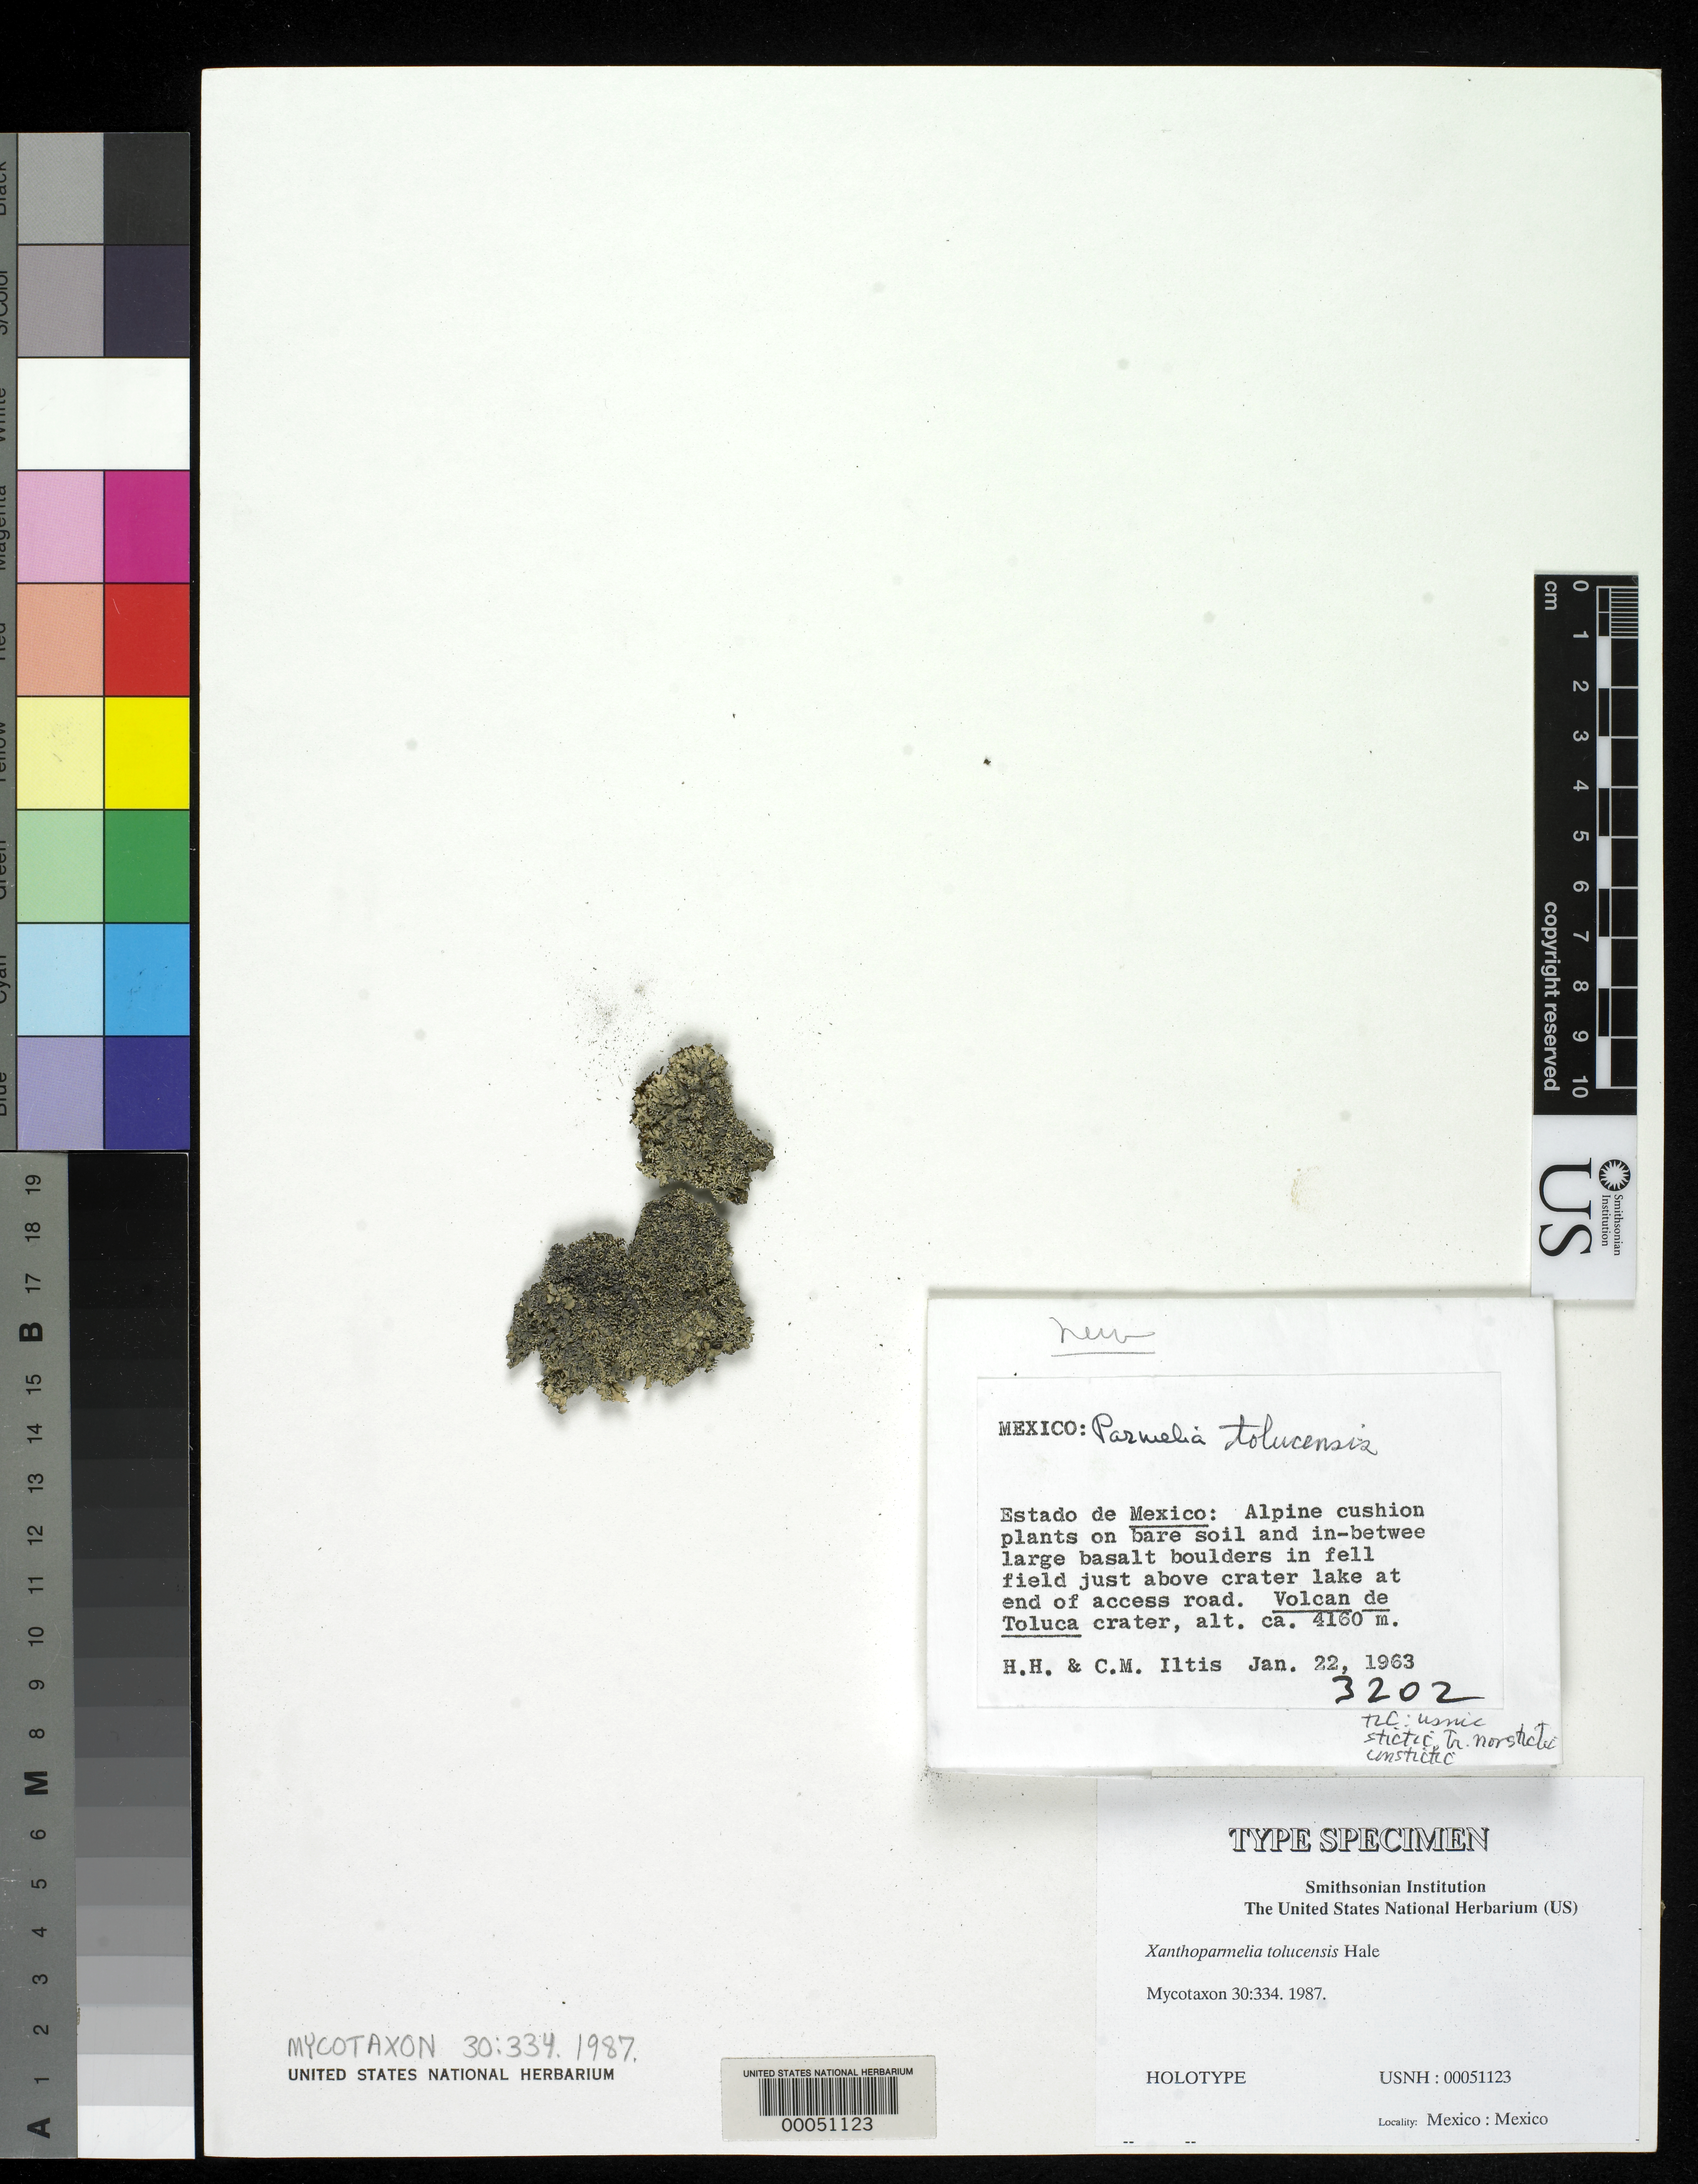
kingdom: Fungi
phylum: Ascomycota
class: Lecanoromycetes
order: Lecanorales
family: Parmeliaceae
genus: Xanthoparmelia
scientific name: Xanthoparmelia tolucensis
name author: Hale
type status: Holotype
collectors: H. H. Iltis & C. M Iltis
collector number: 3202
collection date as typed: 22 Jan 1963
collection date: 1963-01-22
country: Mexico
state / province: México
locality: Volcan de Toluca crater, basalt boulders in fell field just above crater lake at end of access road.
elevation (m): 4160